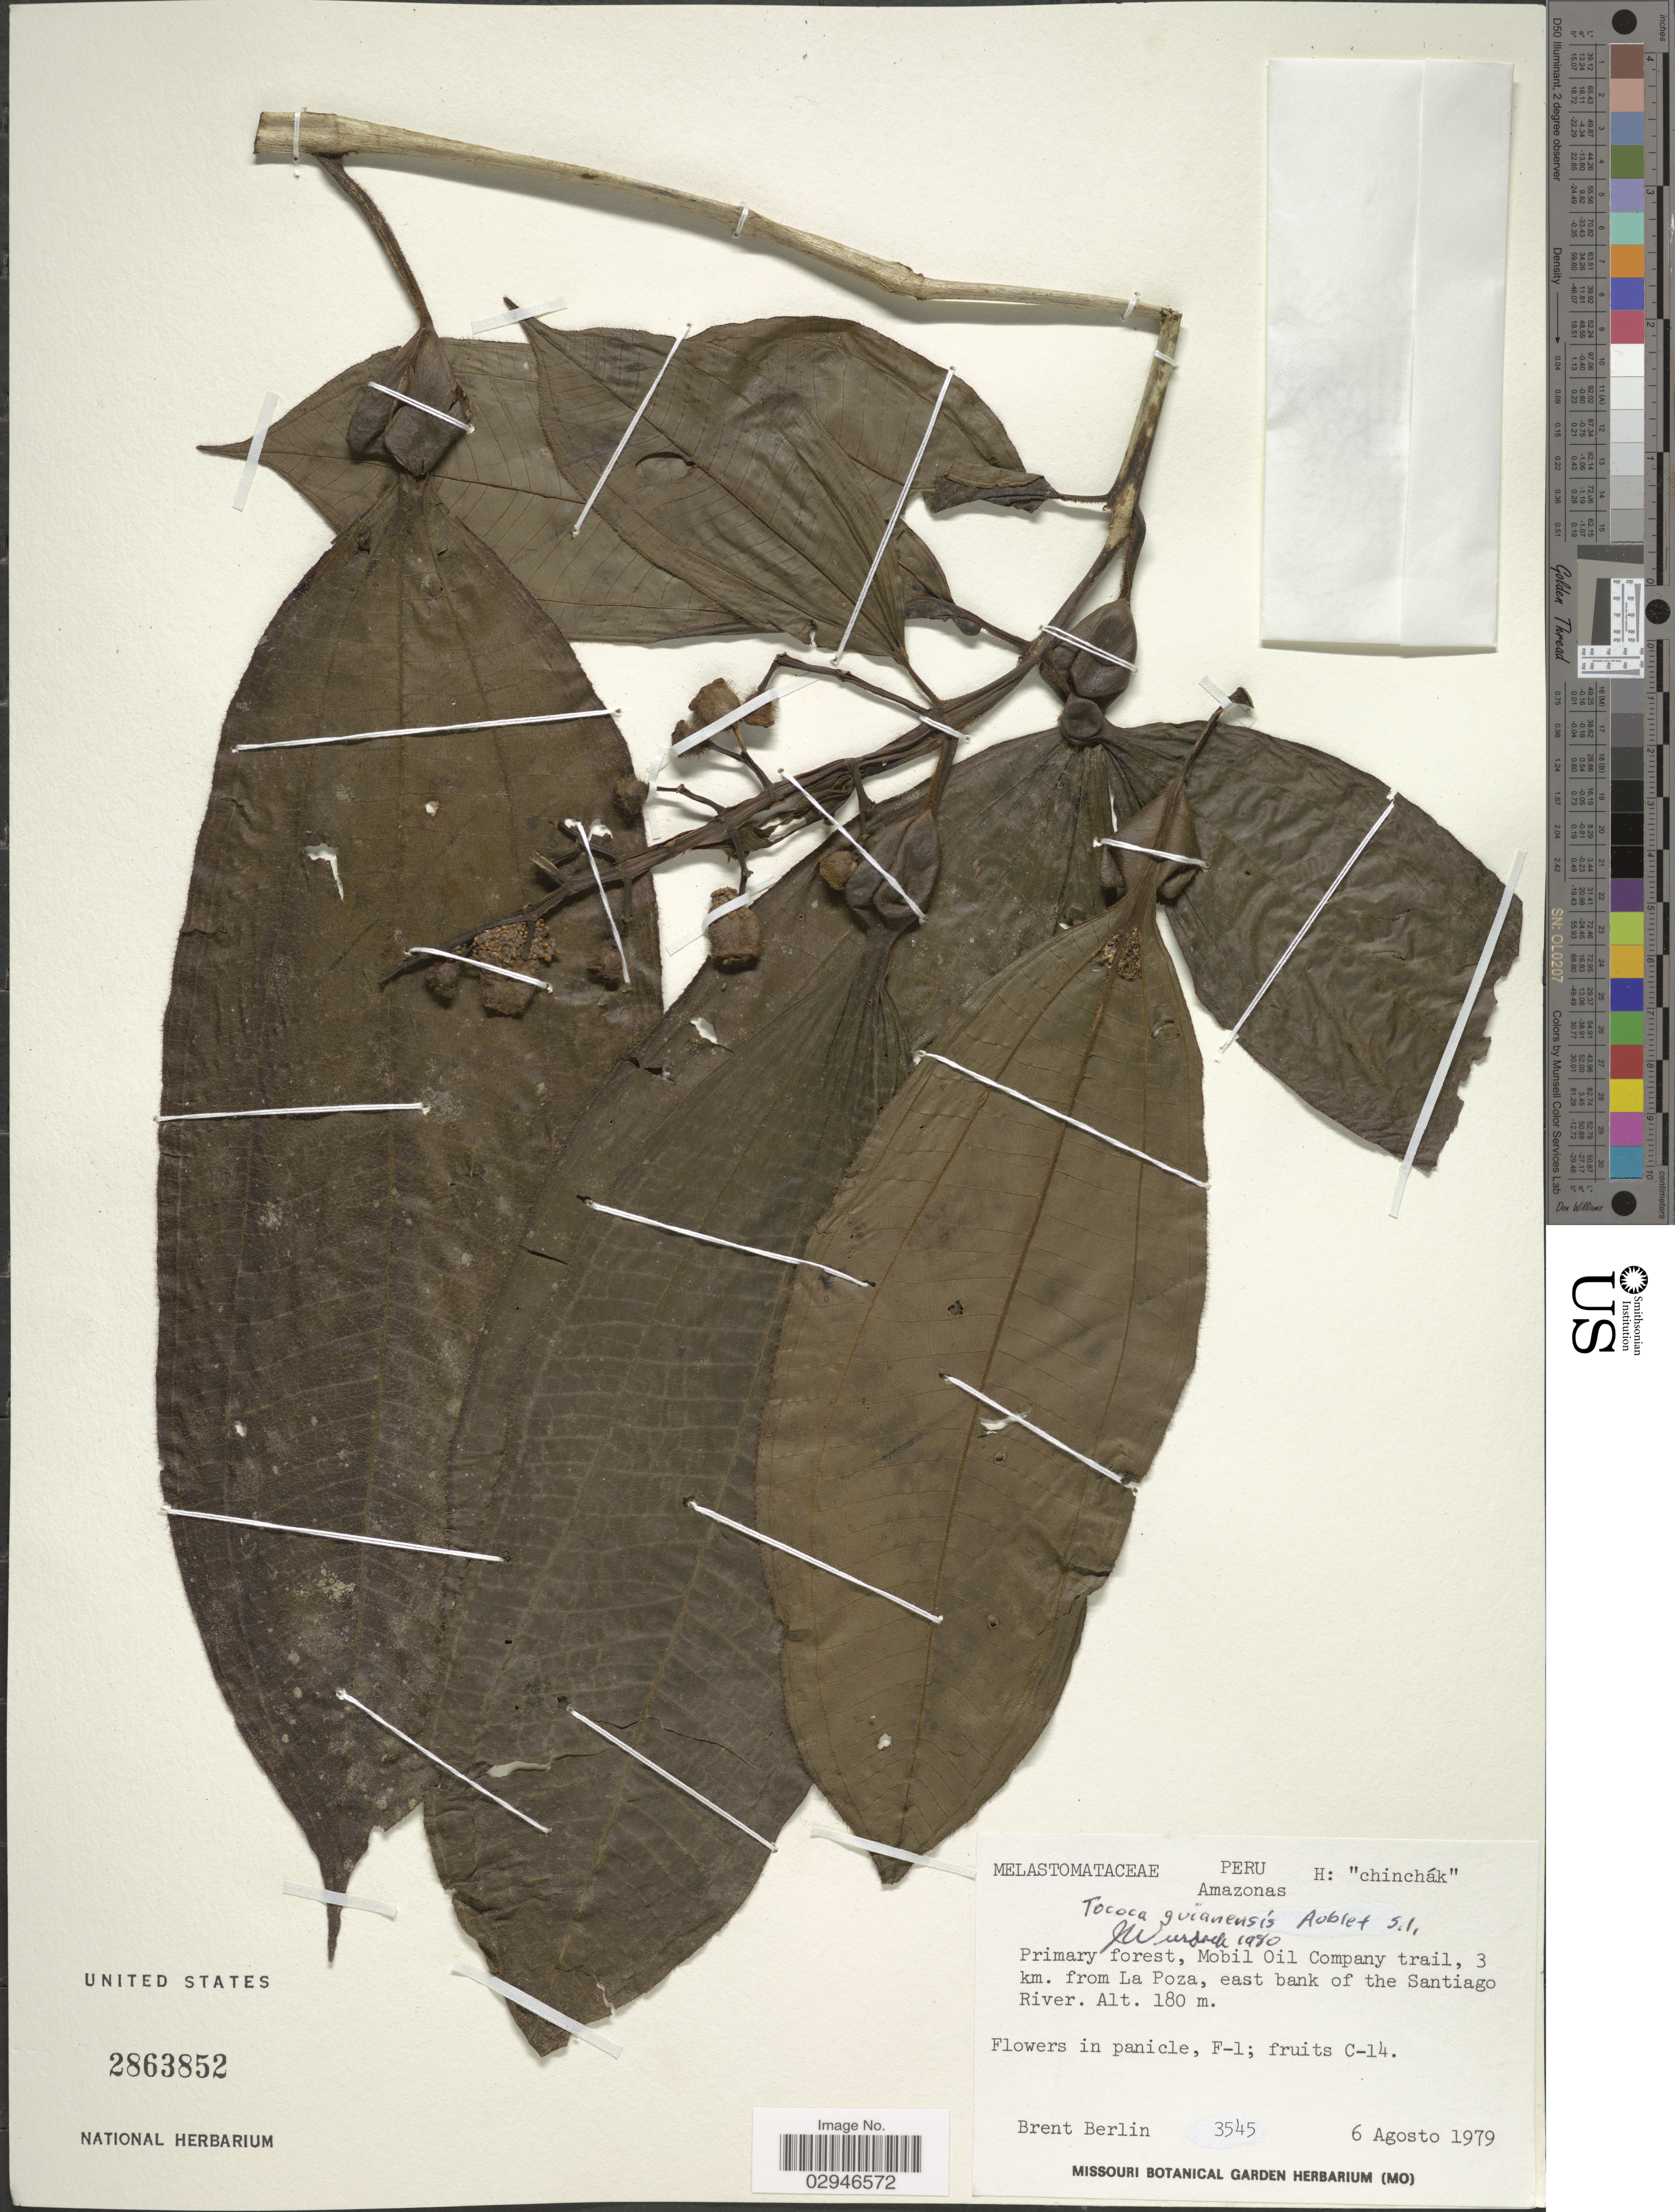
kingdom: Plantae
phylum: Tracheophyta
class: Magnoliopsida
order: Myrtales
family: Melastomataceae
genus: Tococa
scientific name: Tococa guianensis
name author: Aubl.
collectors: B. Berlin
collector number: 3545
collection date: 1979-08-06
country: Peru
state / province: Amazonas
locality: Primary forest, Mobil Oil Company trail, 3 km. from La Poza, east bank of the Santiago River.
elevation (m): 180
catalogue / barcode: US 2863852